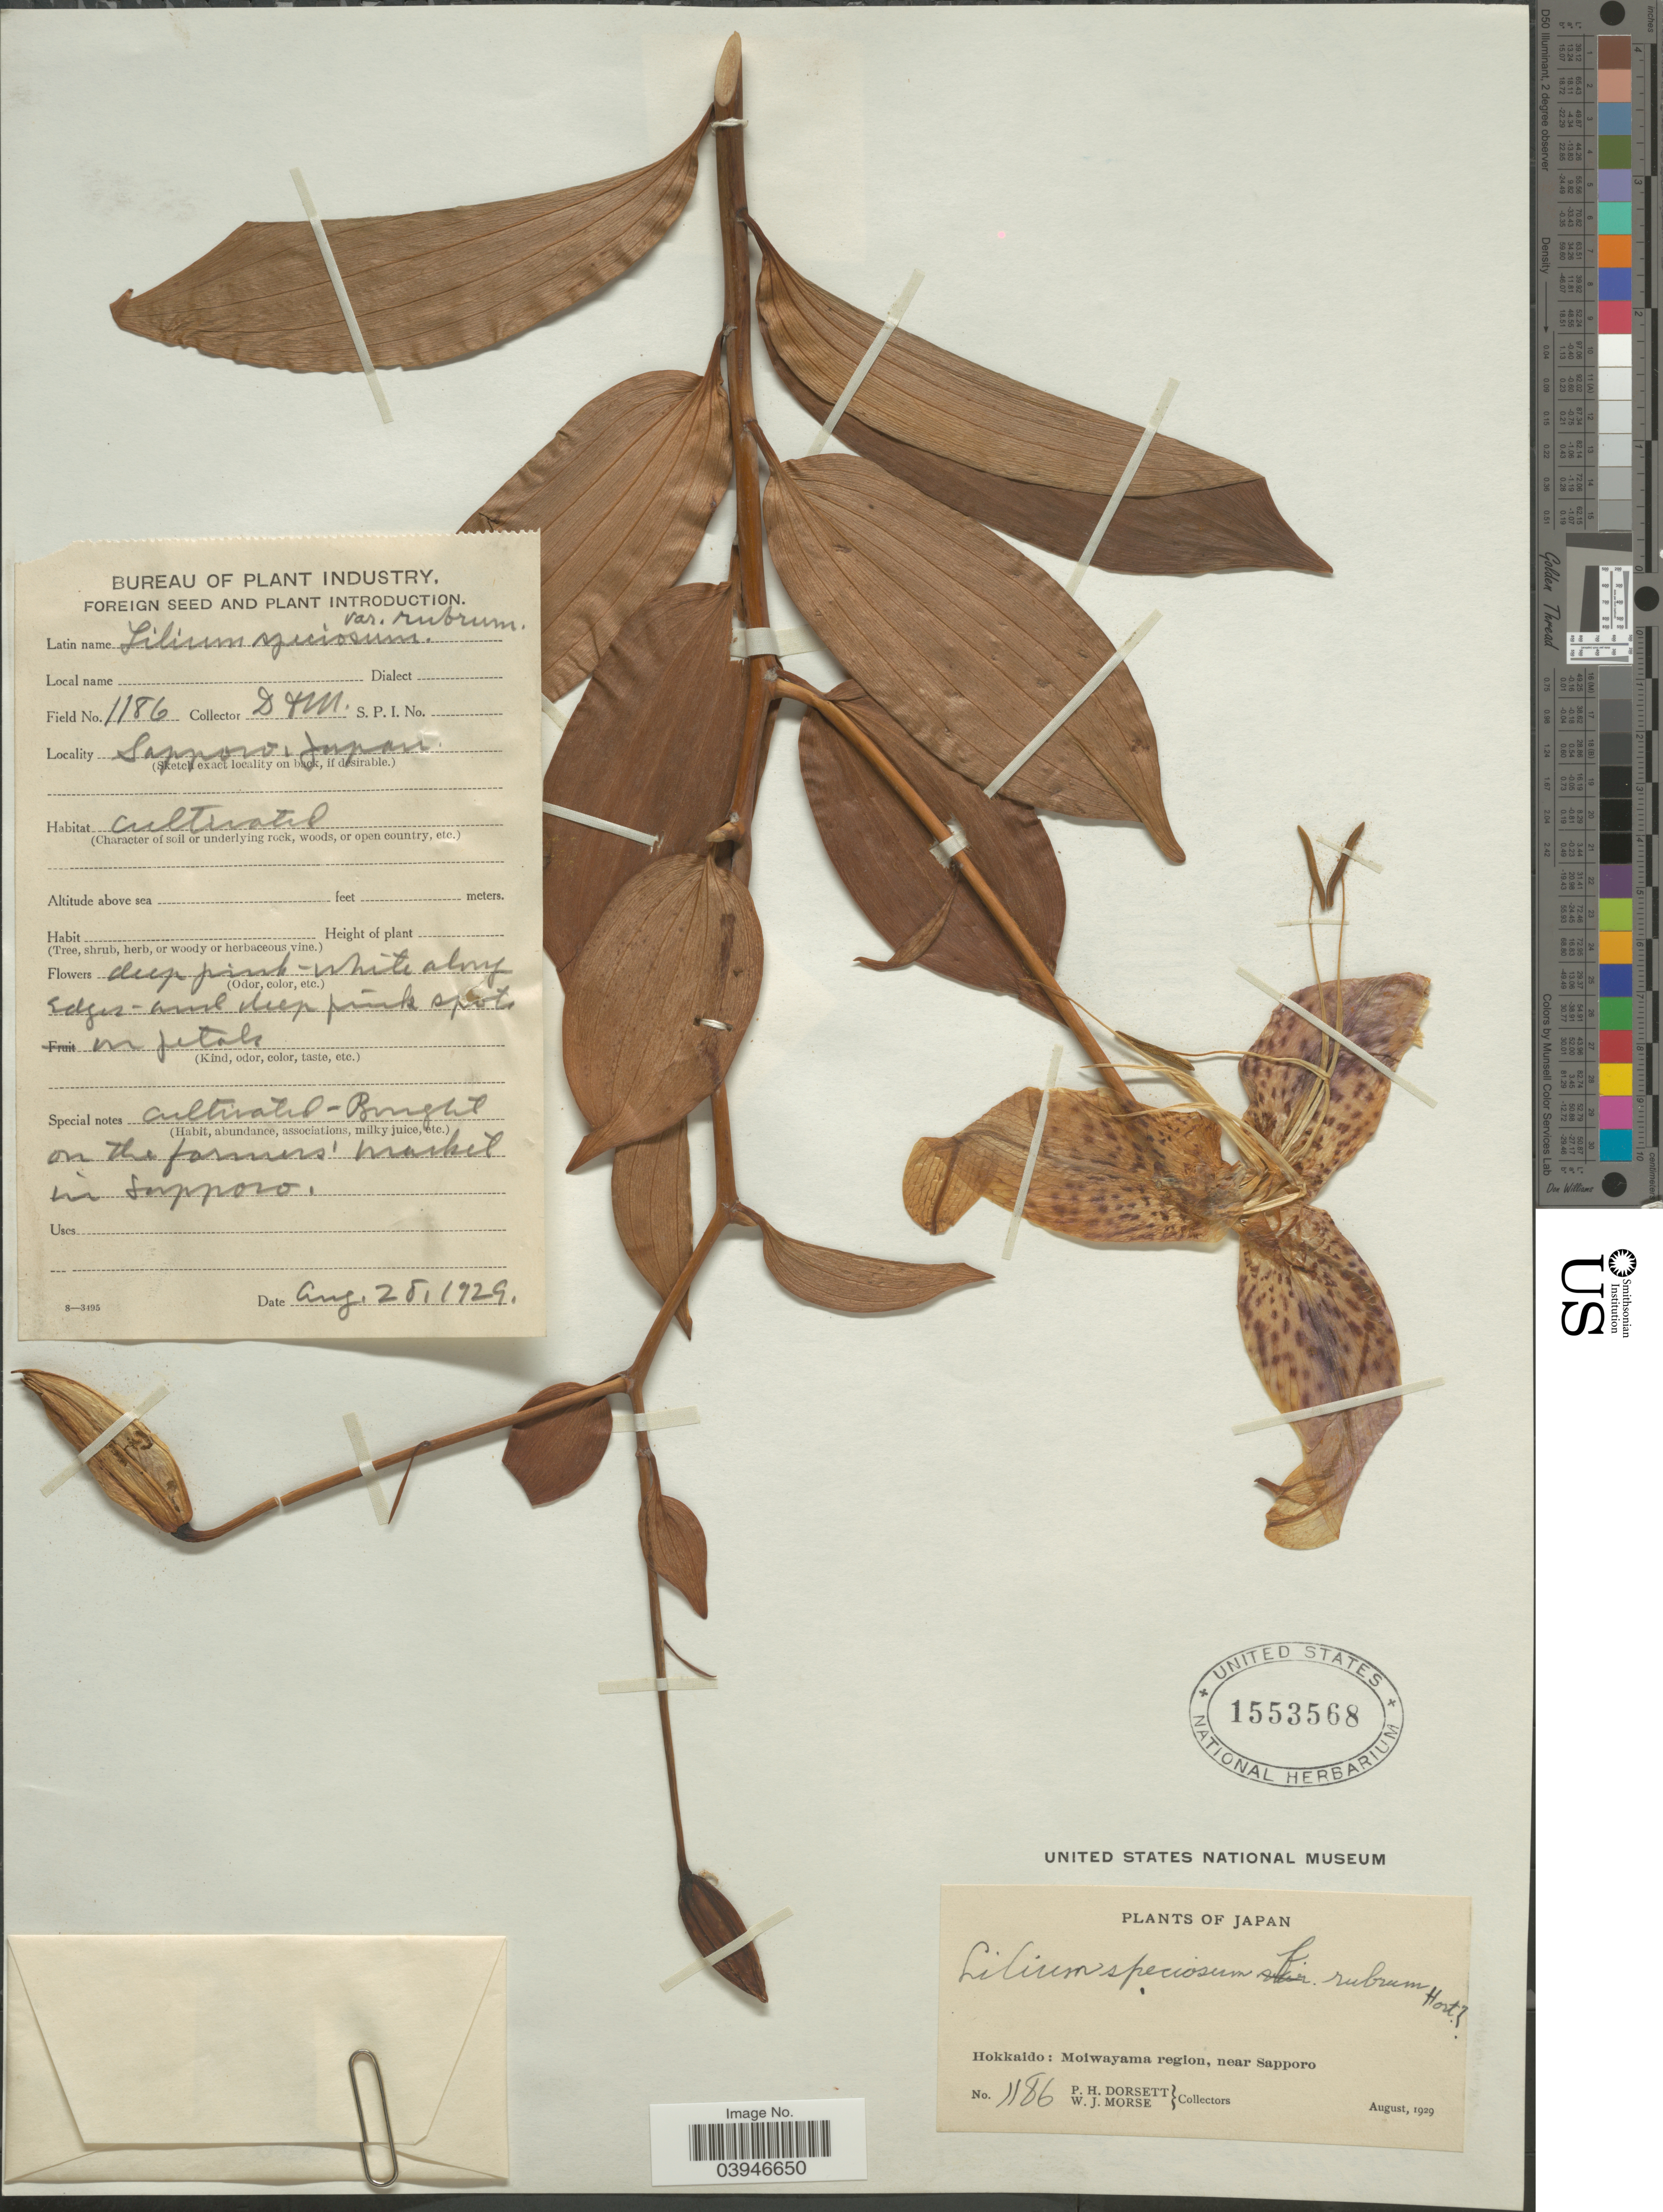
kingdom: Plantae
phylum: Tracheophyta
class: Liliopsida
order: Liliales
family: Liliaceae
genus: Lilium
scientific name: Lilium speciosum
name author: Thunb.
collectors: P. H. Dorsett & W. J. Morse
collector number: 1186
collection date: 1929-08-28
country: Japan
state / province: Hokkaidō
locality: Moiwayama region, near Sapporo.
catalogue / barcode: US 1553568